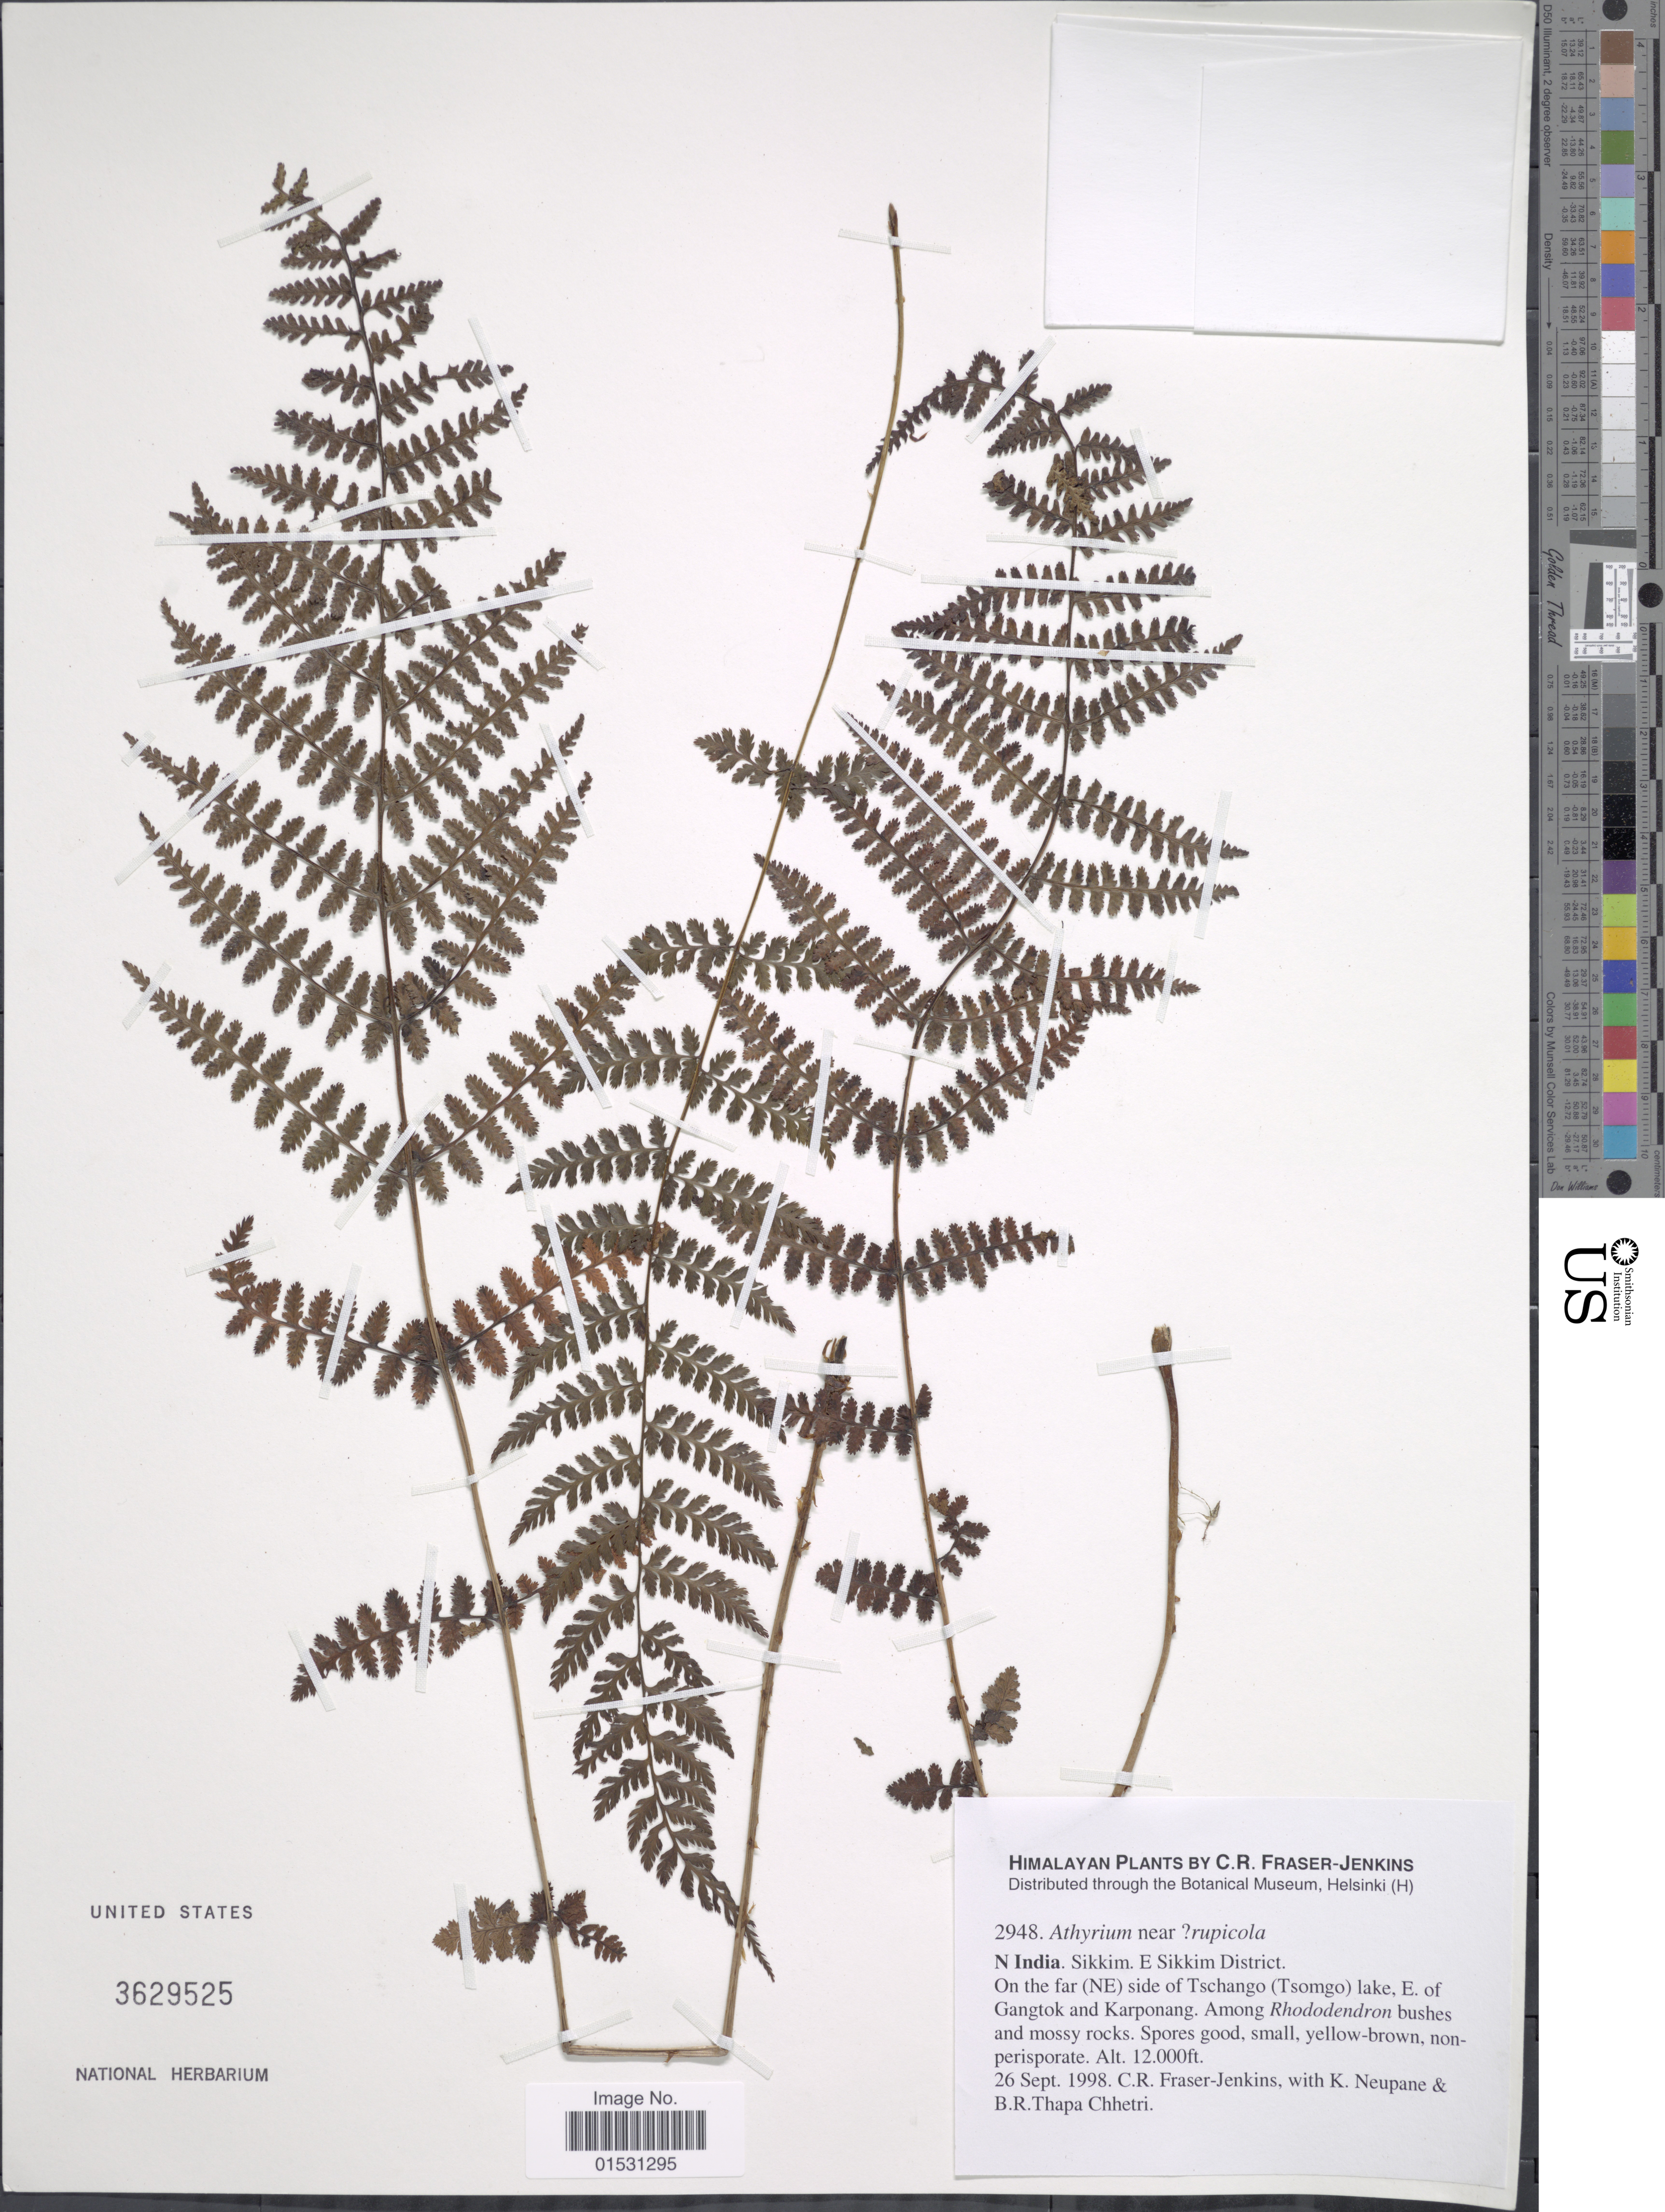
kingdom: Plantae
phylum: Tracheophyta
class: Polypodiopsida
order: Polypodiales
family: Athyriaceae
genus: Athyrium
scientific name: Athyrium sp.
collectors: C. R. Fraser-Jenkins, K. Neupane & B. Thapa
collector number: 2948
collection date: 1998-09-26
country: India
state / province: Sikkim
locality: N India. Sikkim. E Sikkim District. On the far (NE) side of Tschango (Tsomgo) lake, E. of Gangtok and Karponang. Himalayan.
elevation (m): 3658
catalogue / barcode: US 3629525